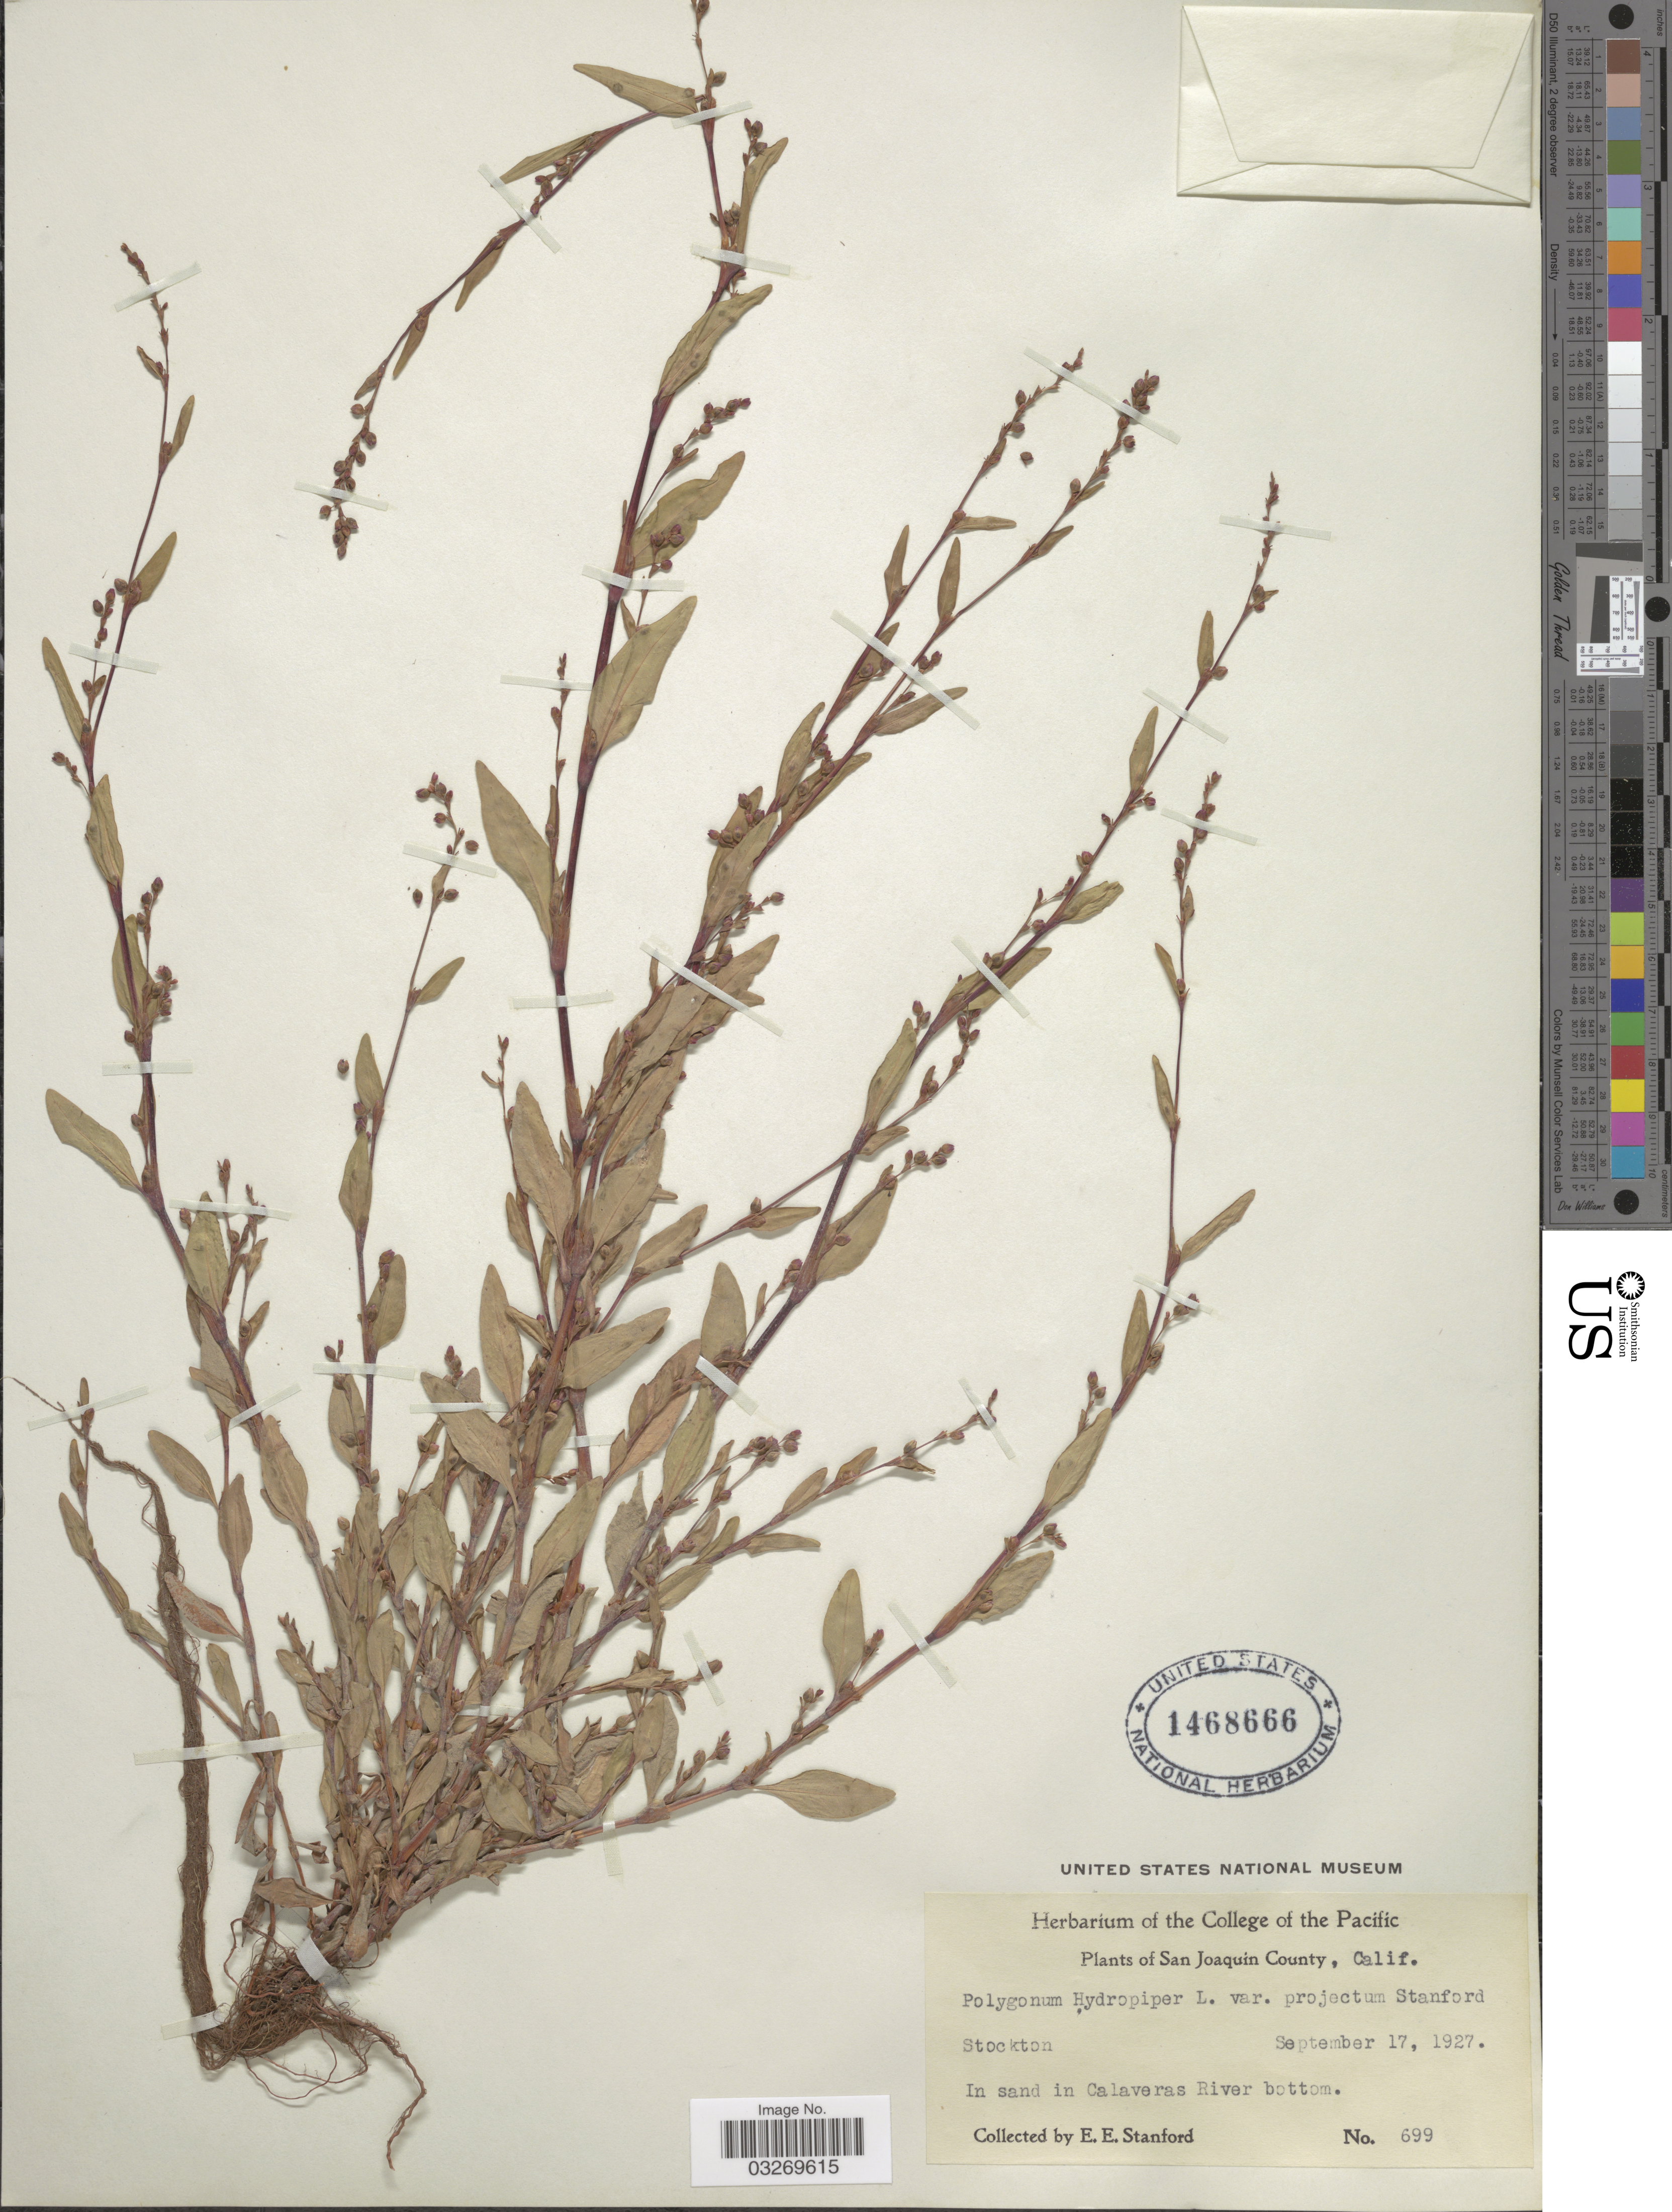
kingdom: Plantae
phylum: Tracheophyta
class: Magnoliopsida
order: Caryophyllales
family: Polygonaceae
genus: Persicaria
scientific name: Persicaria hydropiper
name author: (L.) Delarbre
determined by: Atha, D. E.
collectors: E. Stanford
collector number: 699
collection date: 1927-09-17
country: United States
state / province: California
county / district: San Joaquin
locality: San Joaquin County, Stockton, In sand in Calaveras River bottom.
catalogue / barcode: US 1468666